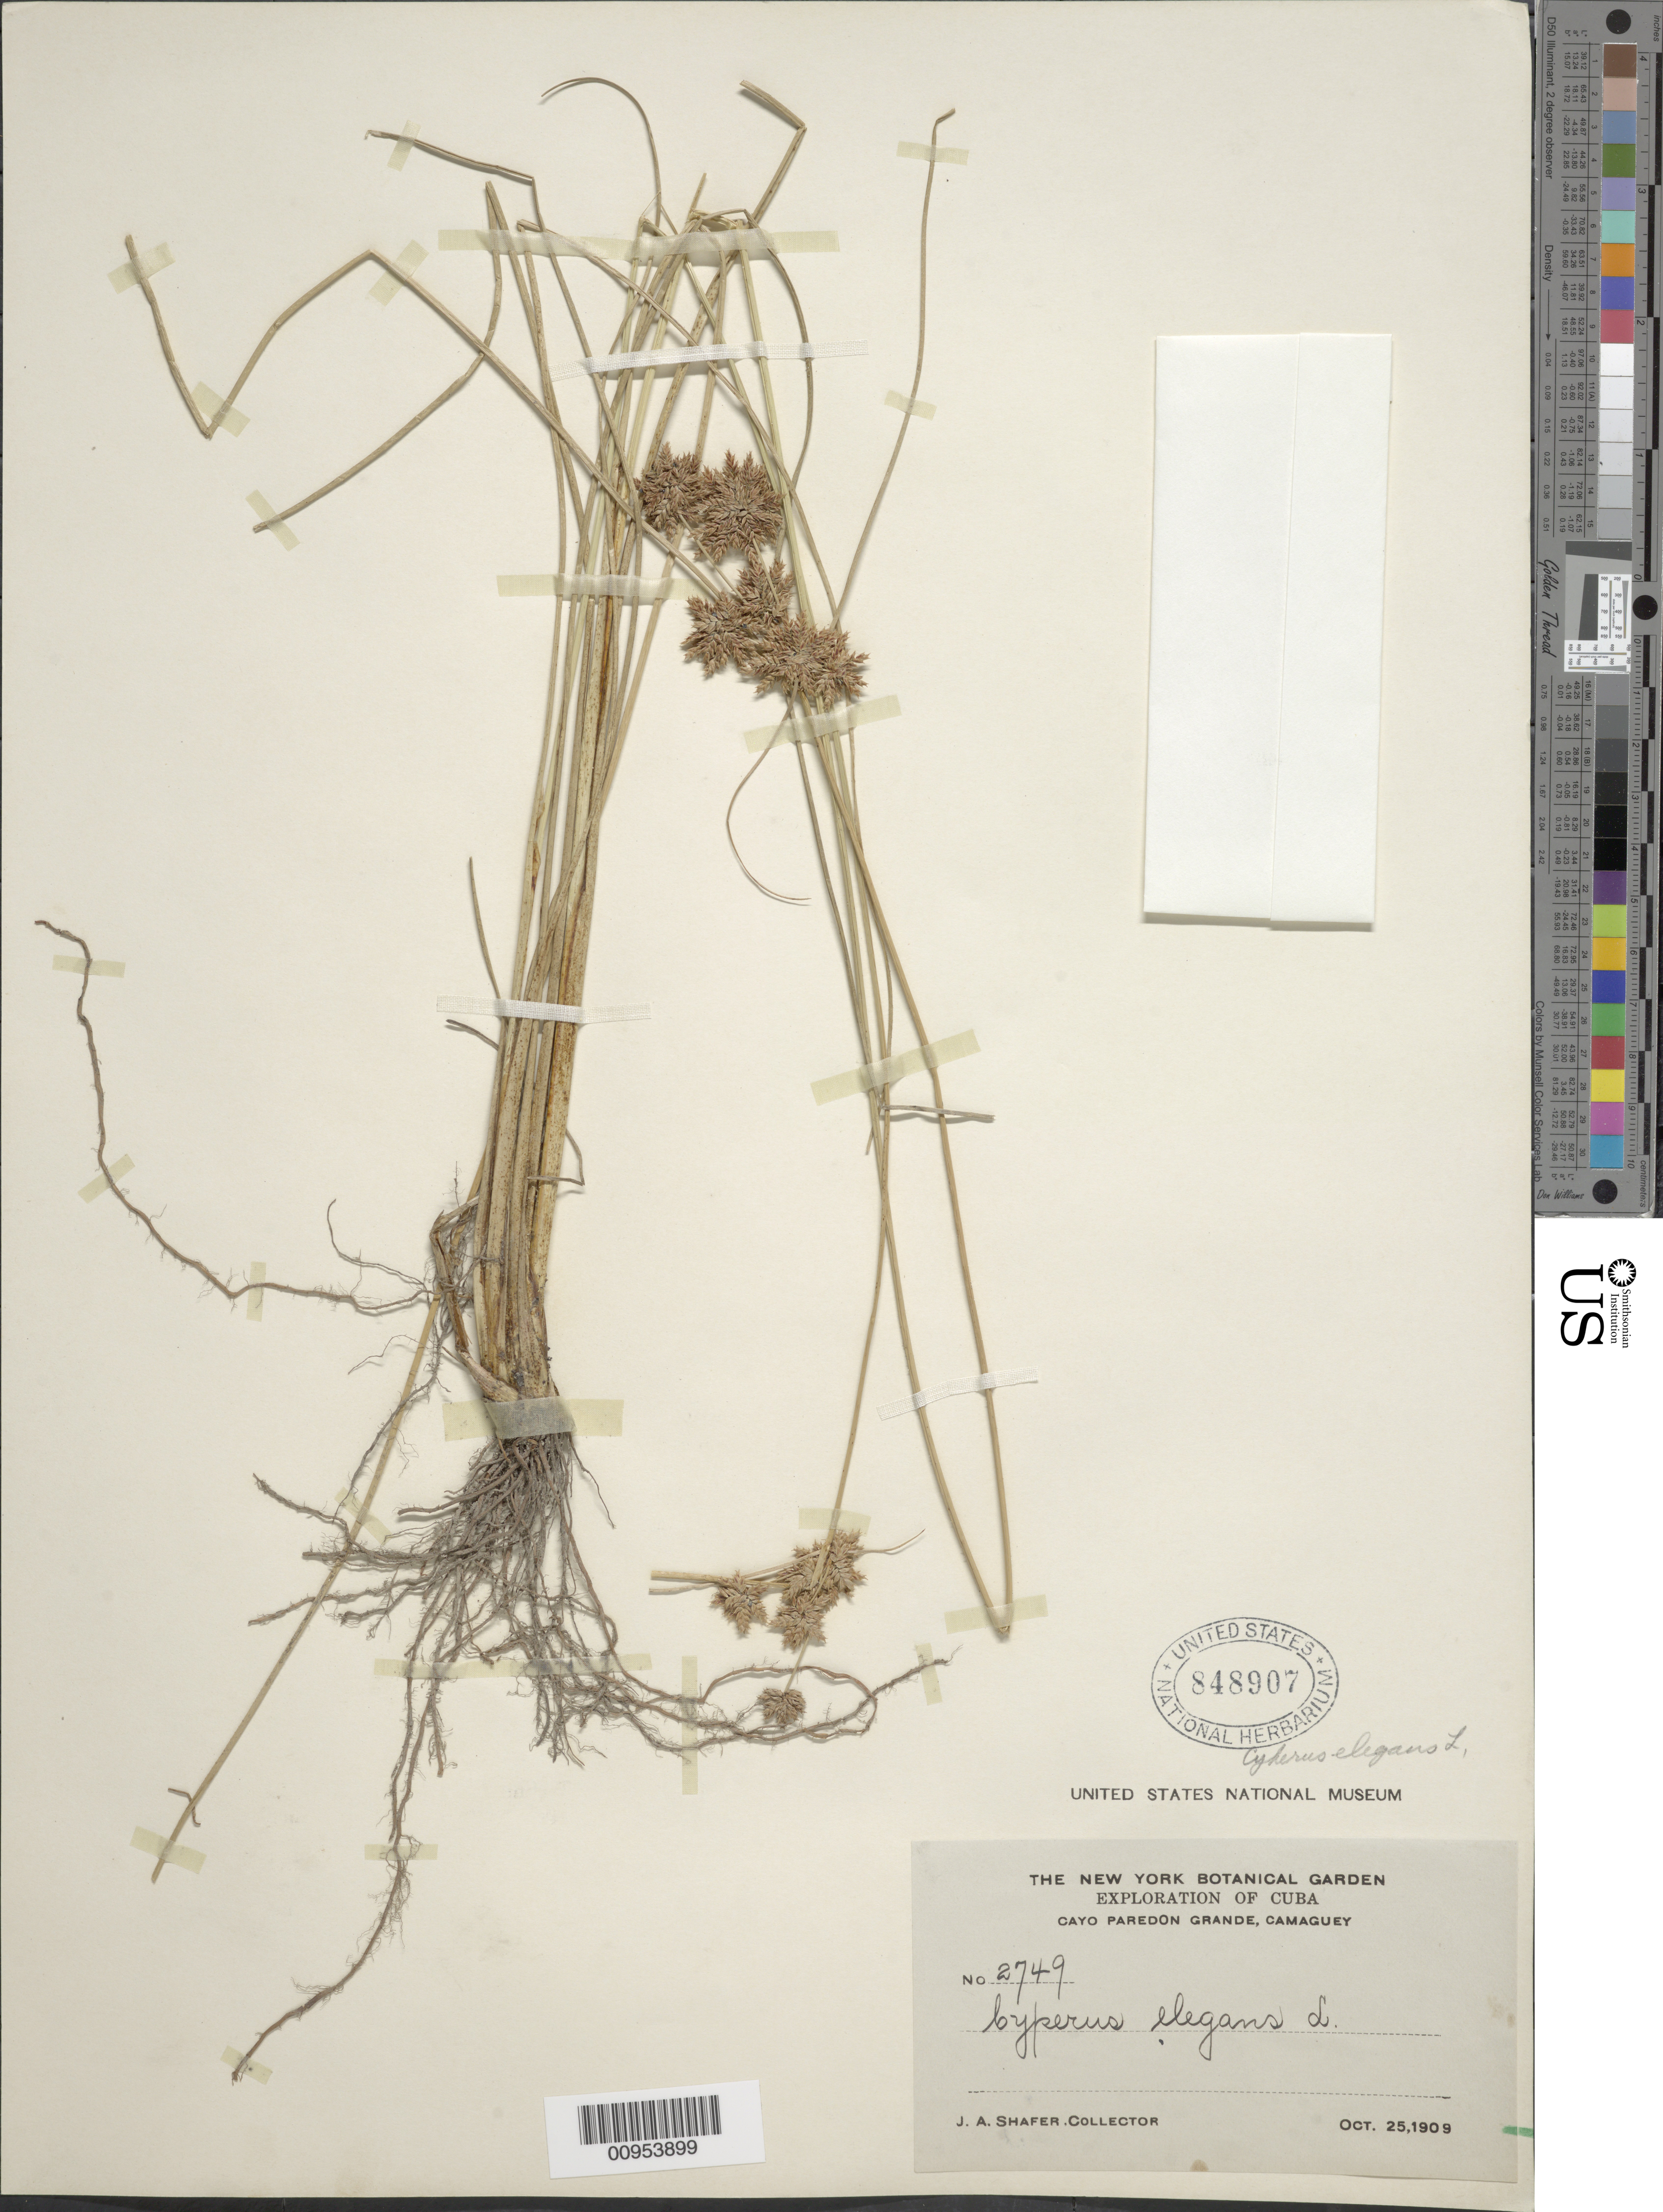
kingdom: Plantae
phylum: Tracheophyta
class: Liliopsida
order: Poales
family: Cyperaceae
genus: Cyperus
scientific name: Cyperus elegans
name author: L.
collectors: J. A. Shafer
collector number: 2749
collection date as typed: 25 Oct 1909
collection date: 1909-10-25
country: Cuba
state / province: Camagüey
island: Cuba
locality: Cayo Paredon Grande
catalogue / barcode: US 848907